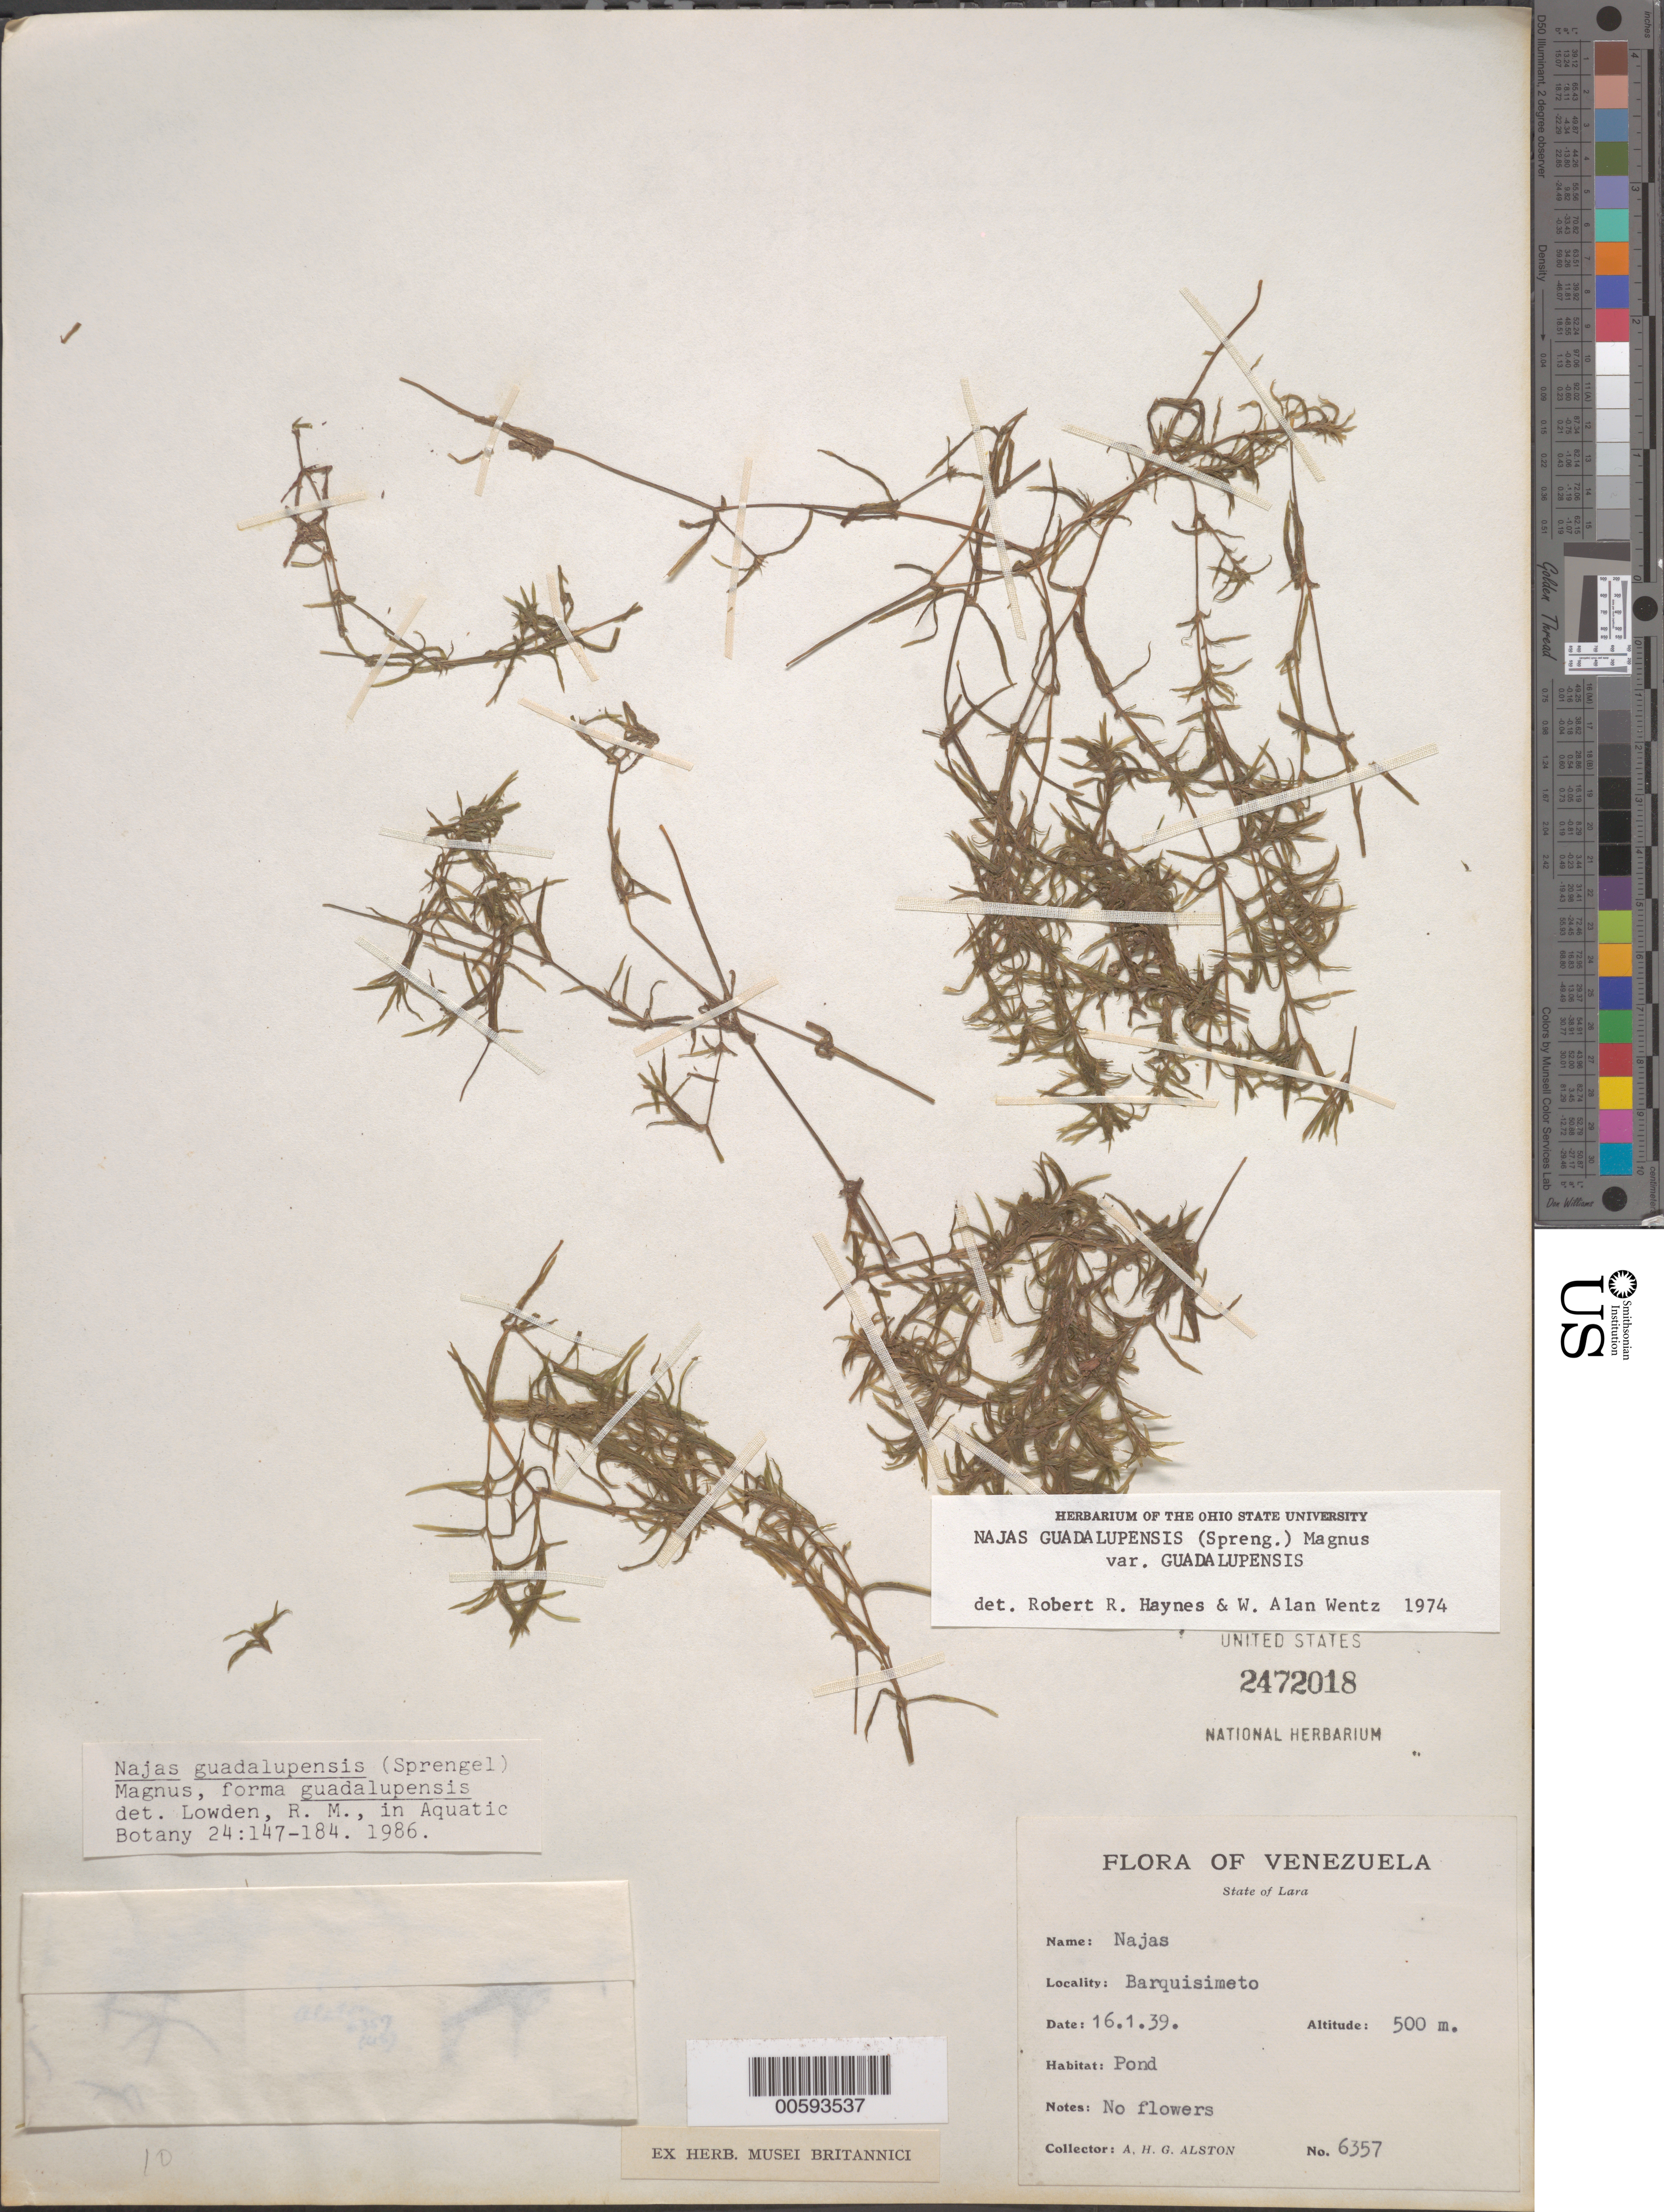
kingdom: Plantae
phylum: Tracheophyta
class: Liliopsida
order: Alismatales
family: Hydrocharitaceae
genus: Najas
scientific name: Najas guadalupensis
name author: (Spreng.) Magnus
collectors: A. H. Alston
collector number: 6357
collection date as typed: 16 Jan 1939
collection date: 1939-01-16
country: Venezuela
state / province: Lara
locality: Barquisimeto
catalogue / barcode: US 2472018